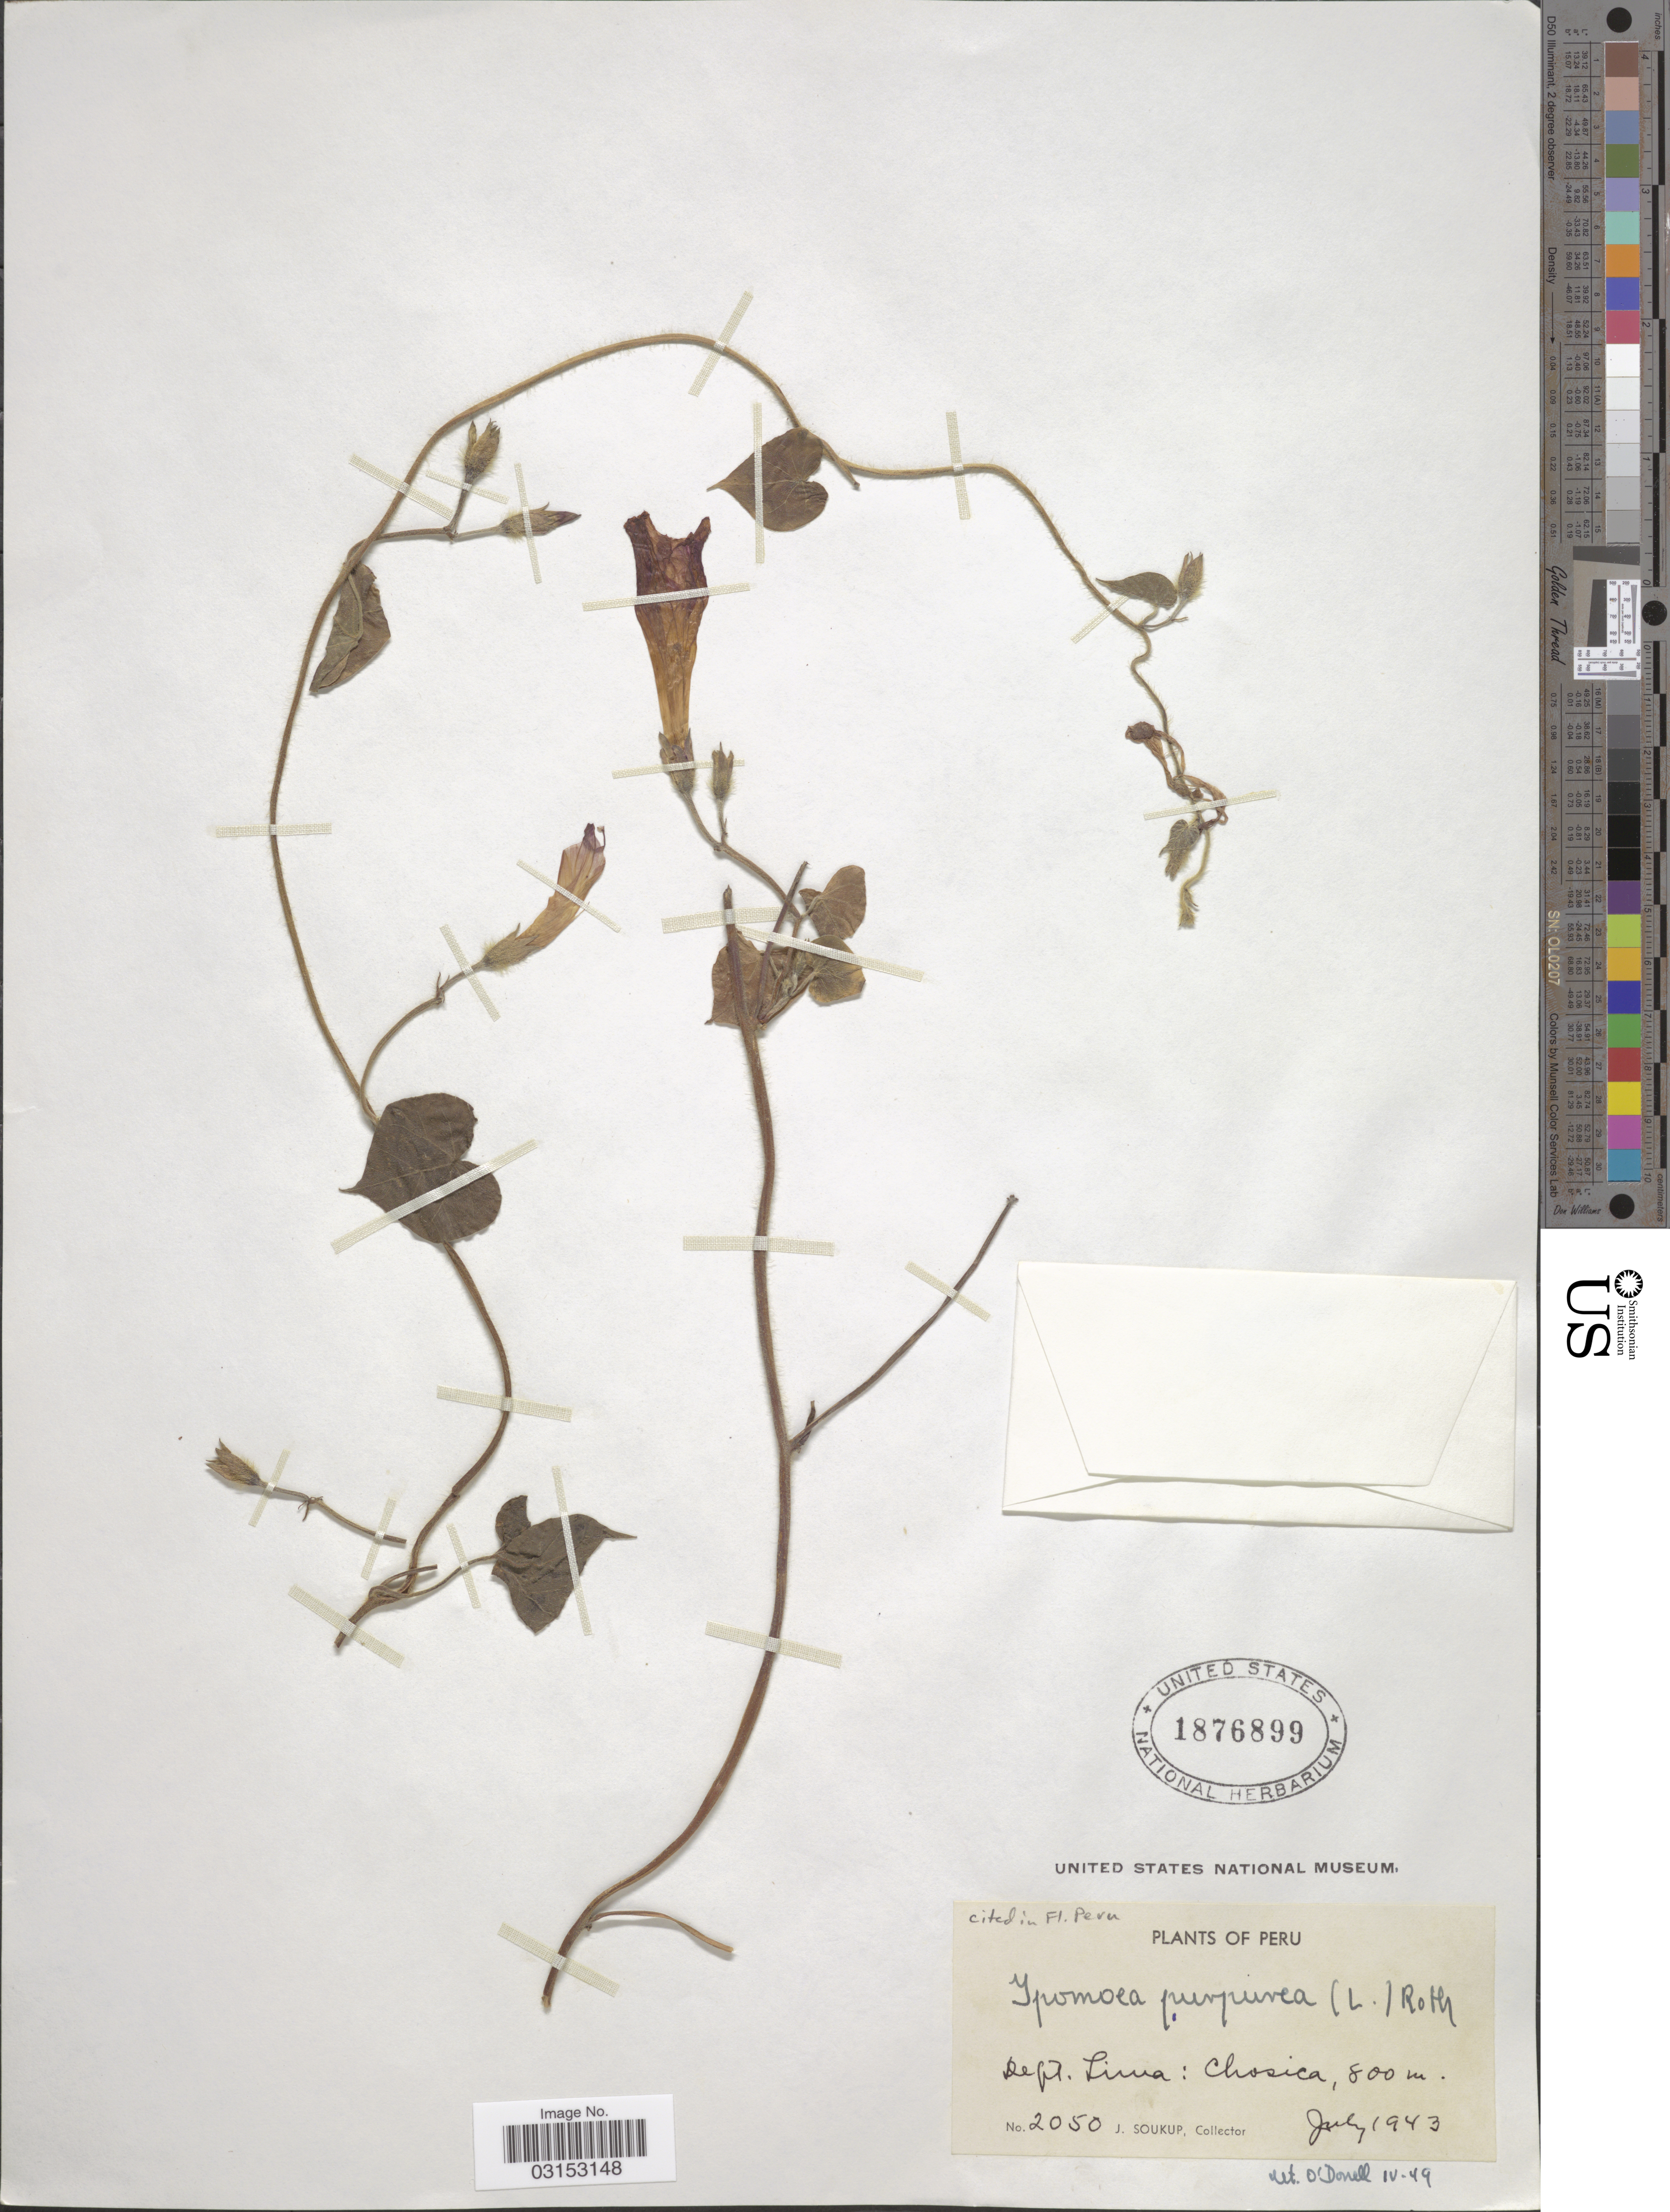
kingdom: Plantae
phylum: Tracheophyta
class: Magnoliopsida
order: Solanales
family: Convolvulaceae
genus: Ipomoea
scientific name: Ipomoea purpurea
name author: (L.) Roth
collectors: J. Soukup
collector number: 2050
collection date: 1943-07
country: Peru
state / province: Lima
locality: Dept. Lima: Chosica.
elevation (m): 800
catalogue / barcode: US 1876899